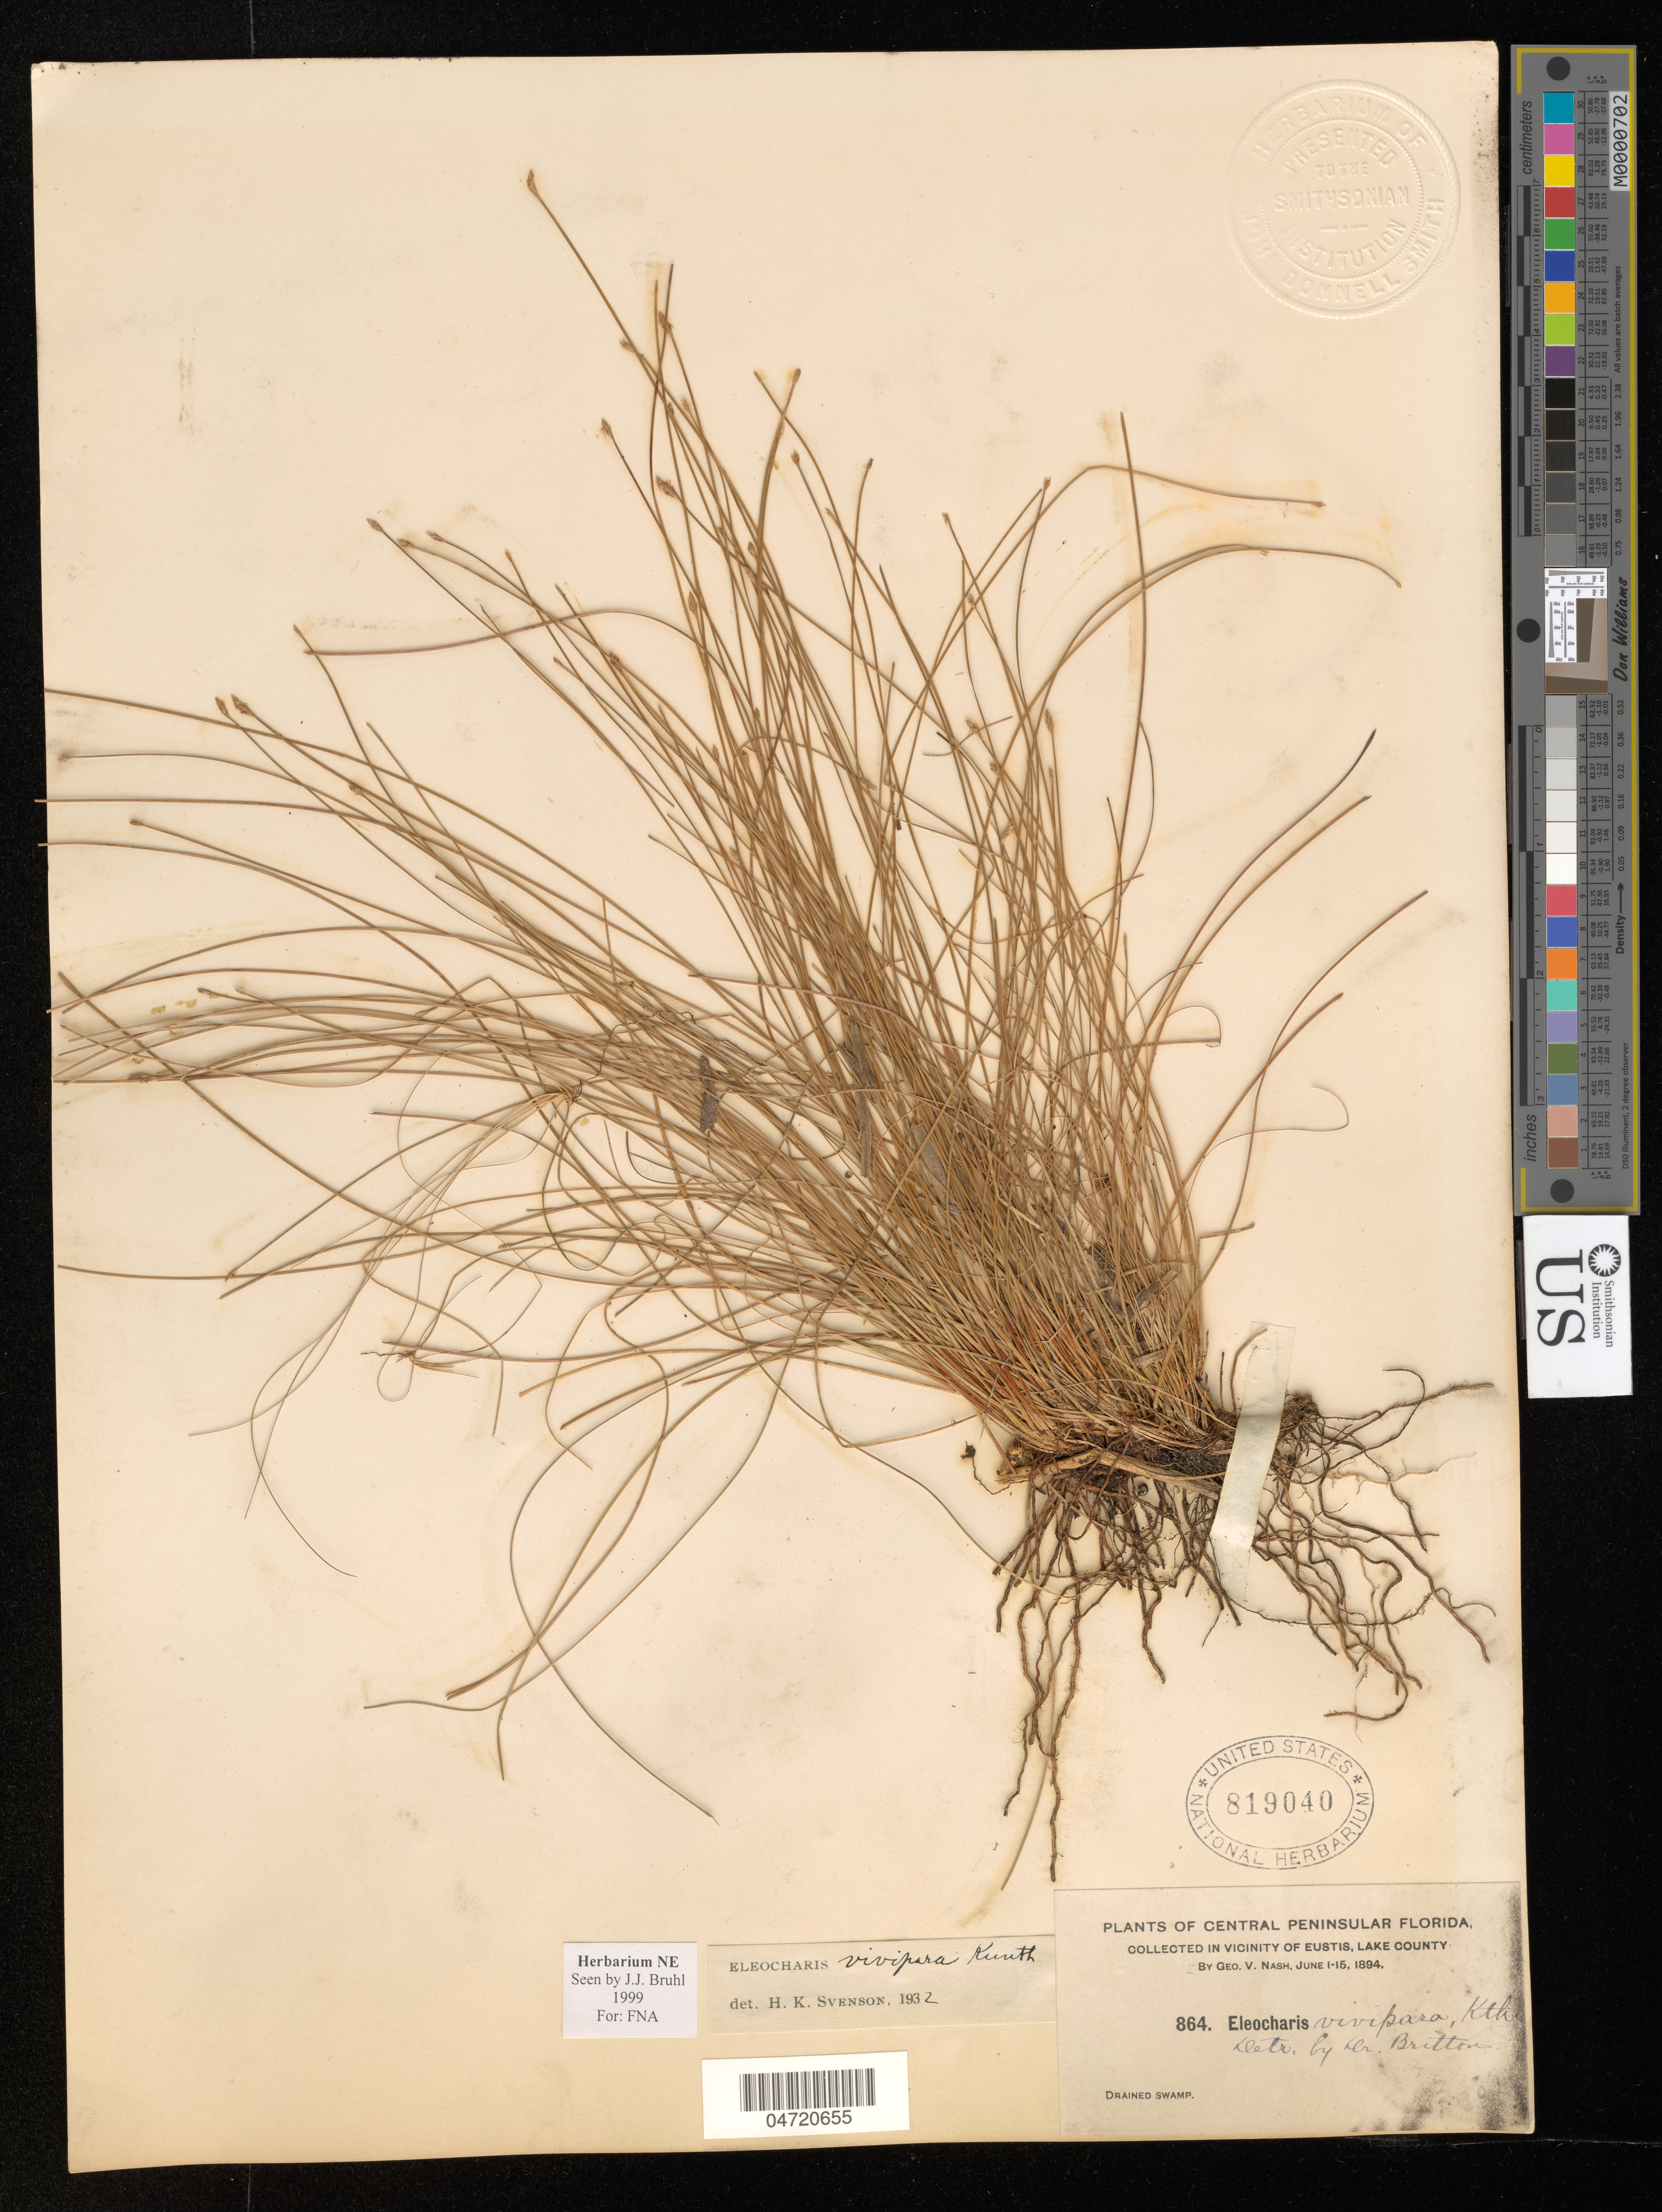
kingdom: Plantae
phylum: Tracheophyta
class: Liliopsida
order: Poales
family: Cyperaceae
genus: Eleocharis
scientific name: Eleocharis vivipara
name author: Link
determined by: Bruhl, J. J., (NE), University of New England (AUSTRALIA)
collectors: G. V. Nash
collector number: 864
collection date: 1894-06-01/1894-09-15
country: United States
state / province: Florida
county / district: Lake County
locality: Central Peninsular Florida, in the vicinity of Eustis.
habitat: Drained swamp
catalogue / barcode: US 819040